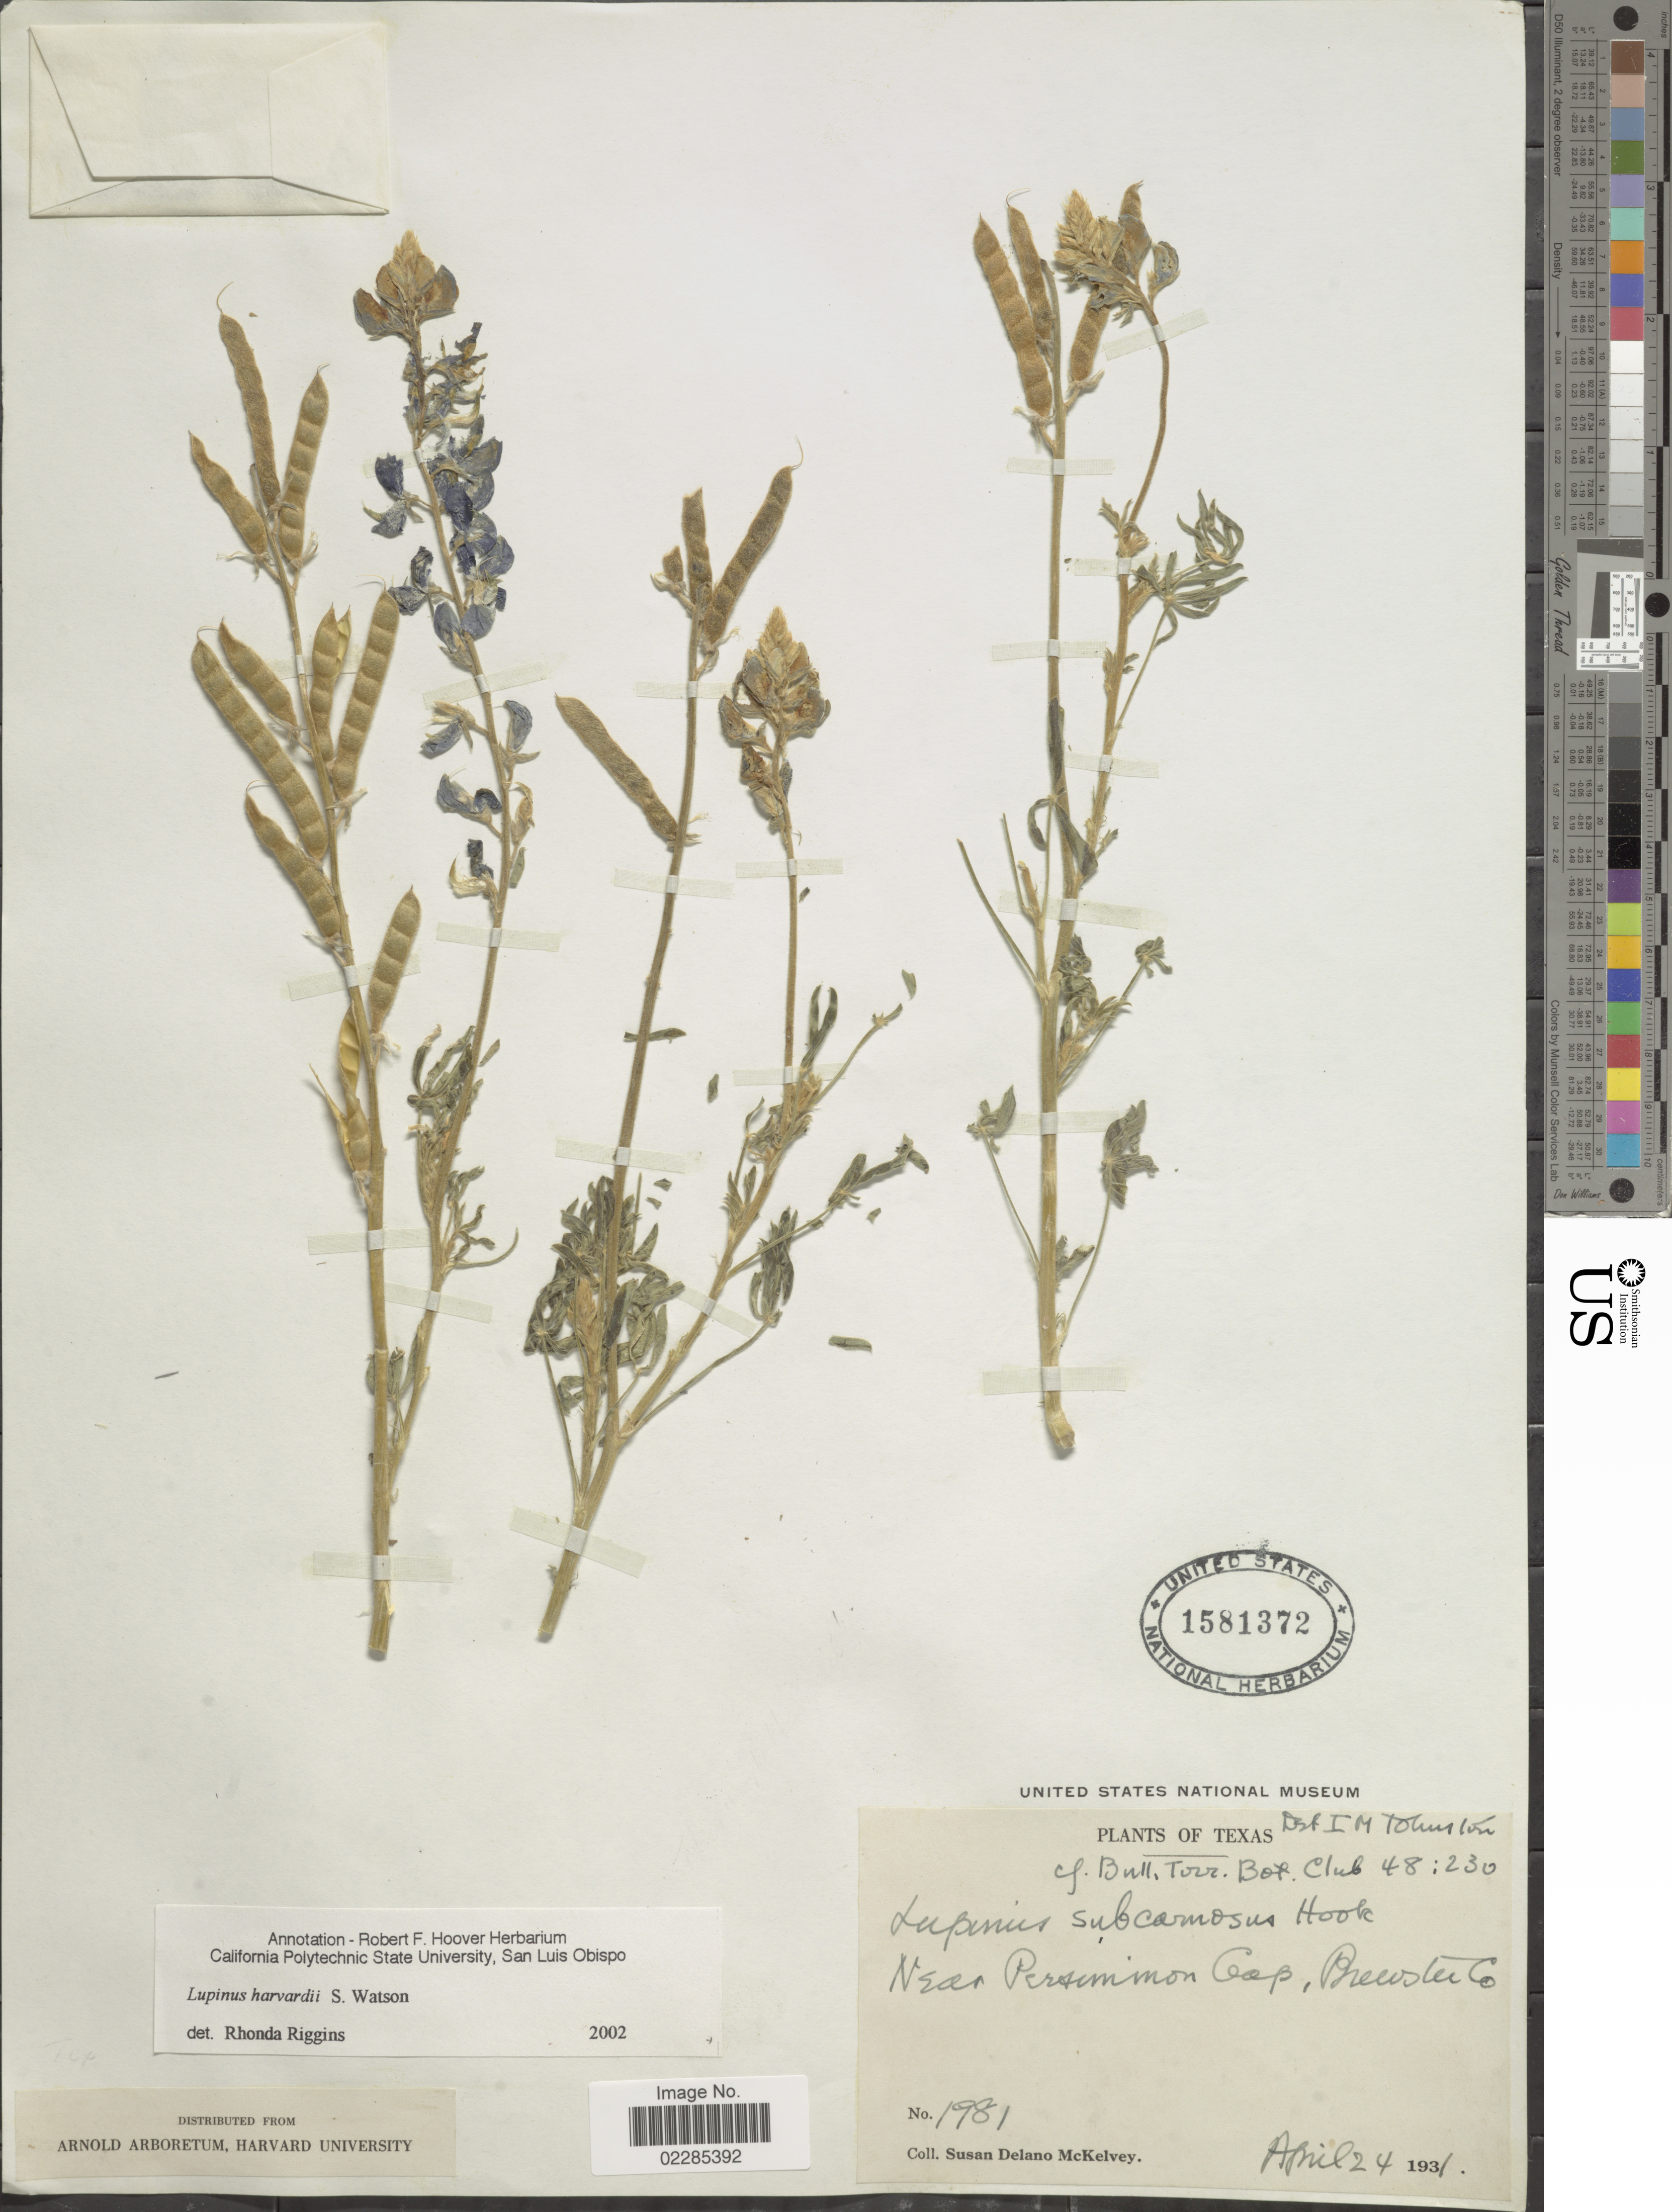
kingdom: Plantae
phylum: Tracheophyta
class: Magnoliopsida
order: Fabales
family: Fabaceae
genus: Lupinus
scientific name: Lupinus havardii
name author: S. Watson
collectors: S. A. McKelvey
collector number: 1981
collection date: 1931-04-24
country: United States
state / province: Texas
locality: Near Persimmon Gap, Brewster Co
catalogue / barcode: US 1581372